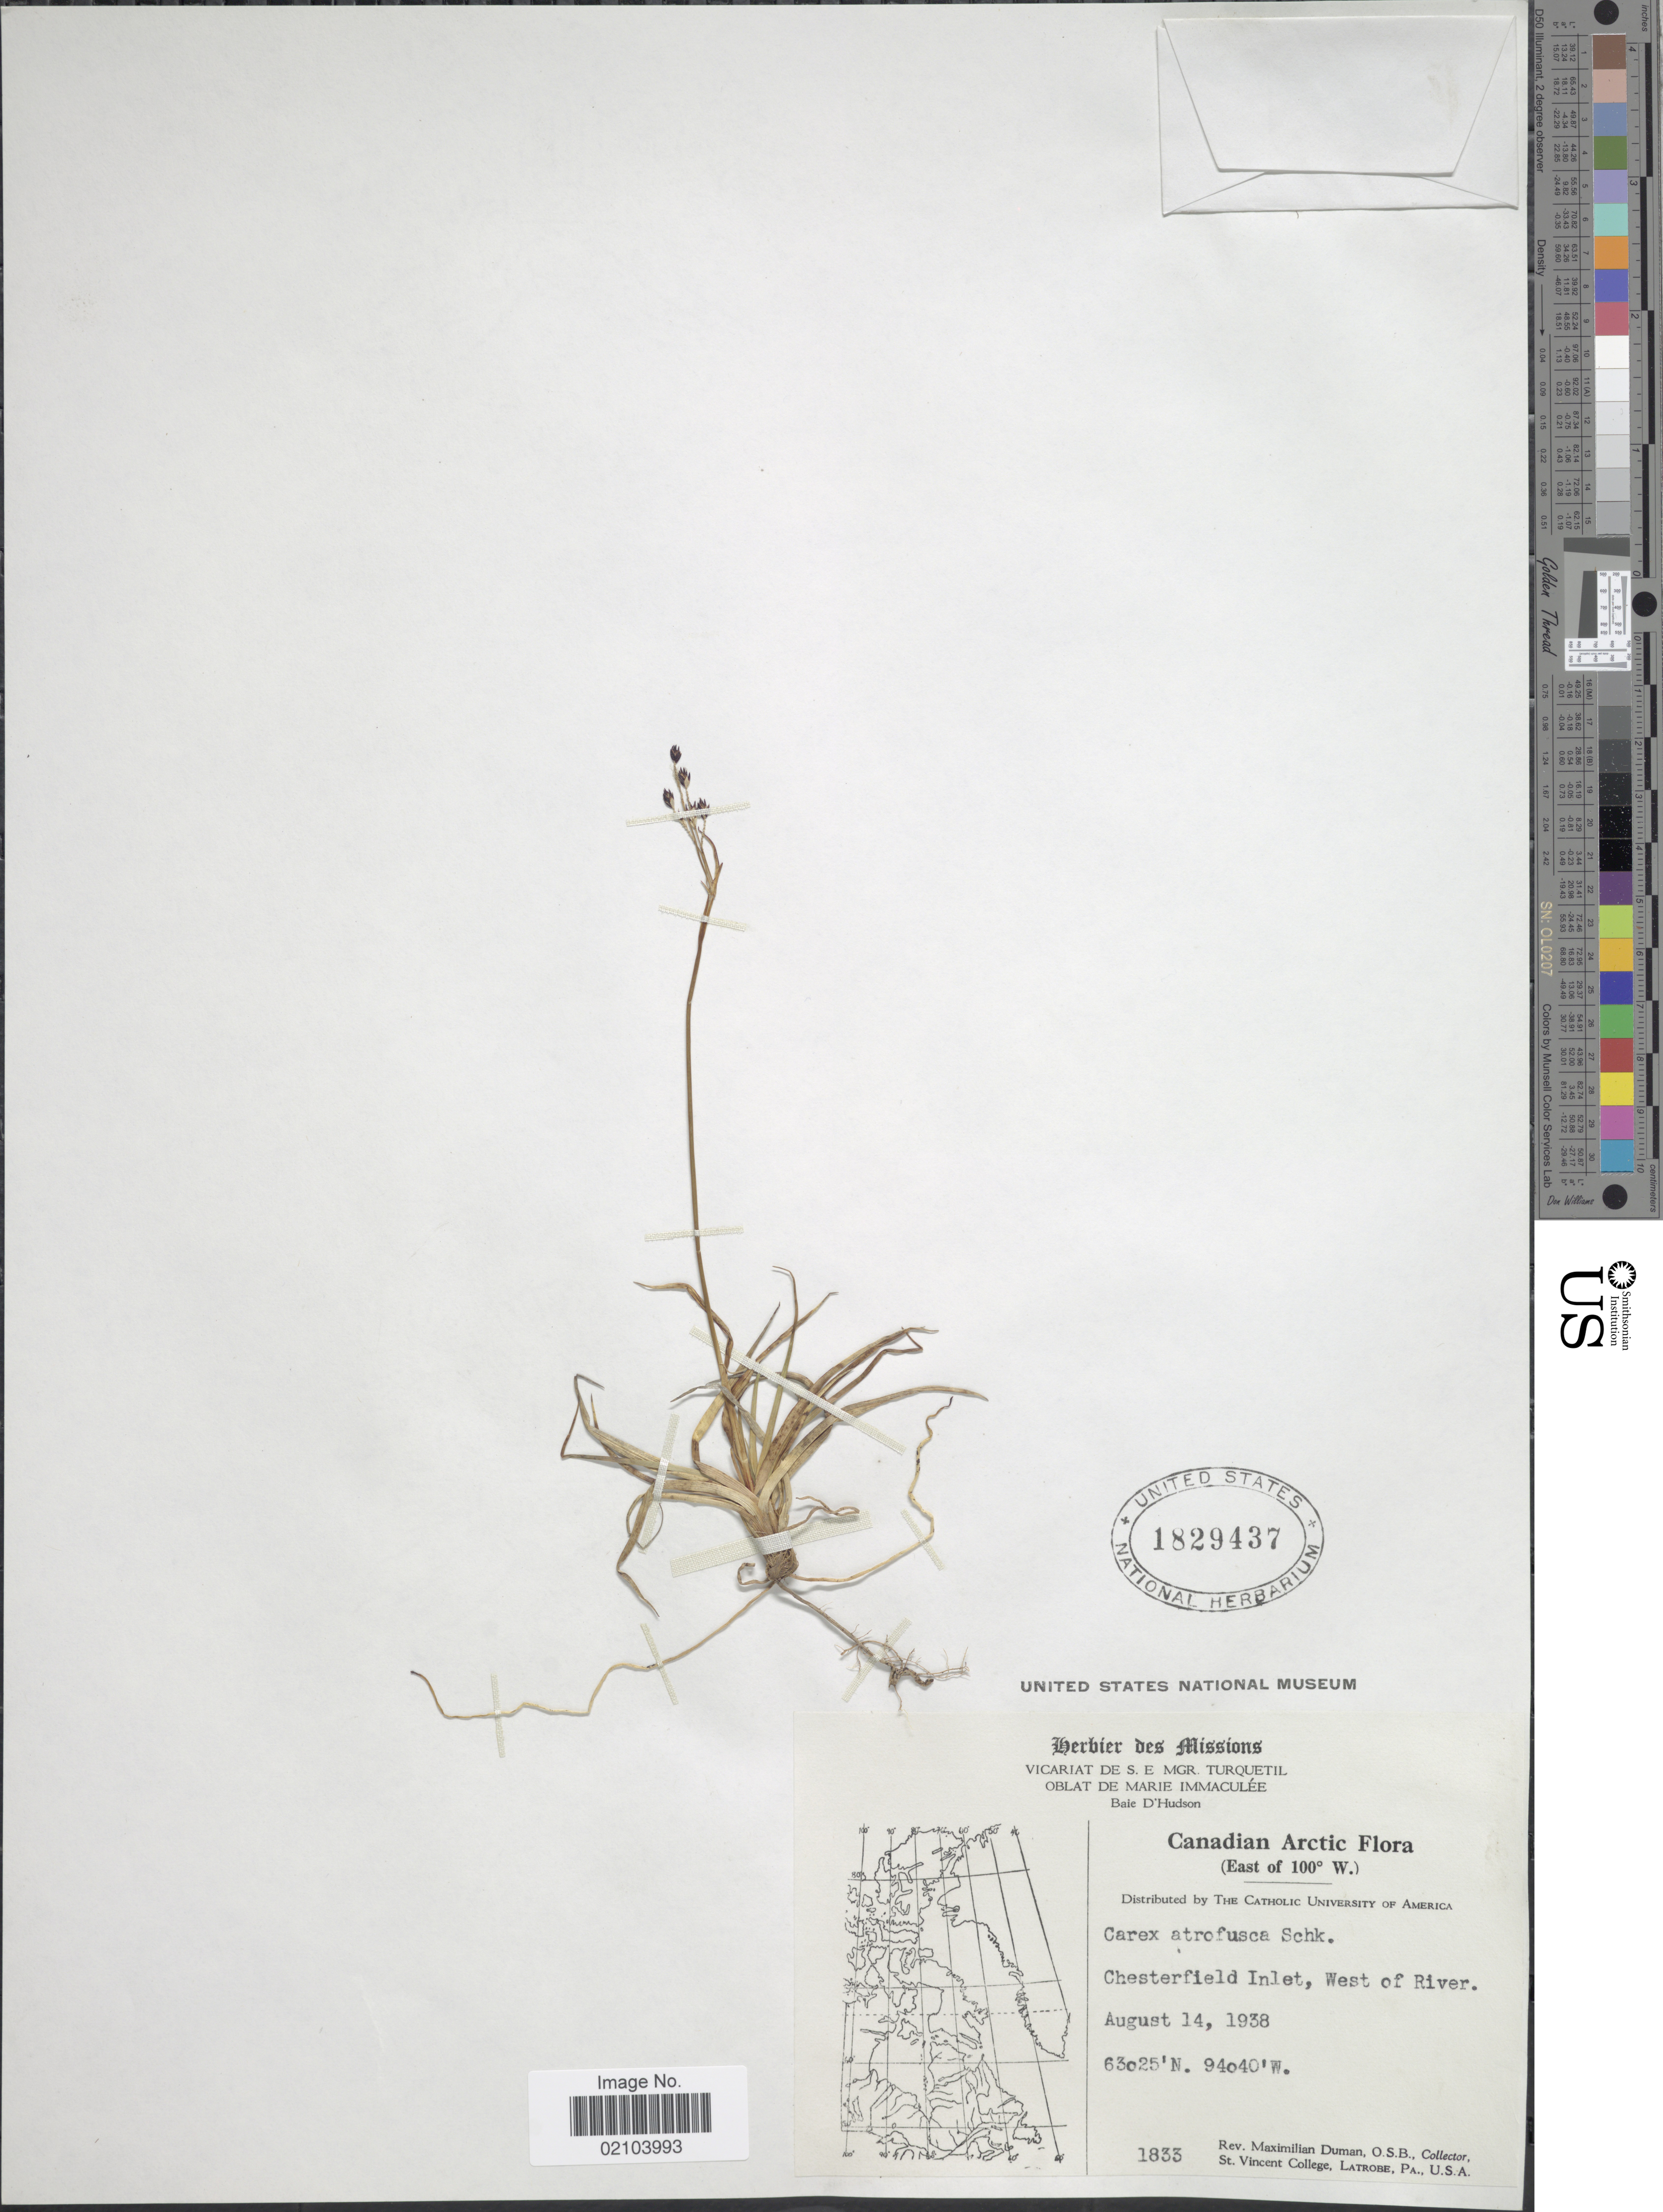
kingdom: Plantae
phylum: Tracheophyta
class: Liliopsida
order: Poales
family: Cyperaceae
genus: Carex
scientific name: Carex atrofusca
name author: Schkuhr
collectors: M. Duman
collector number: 1833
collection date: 1938-08-14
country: Canada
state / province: Nunavut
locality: Canadian Arctic. (East of 100º W.) Chesterfield Inlet, West of River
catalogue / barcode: US 1829437